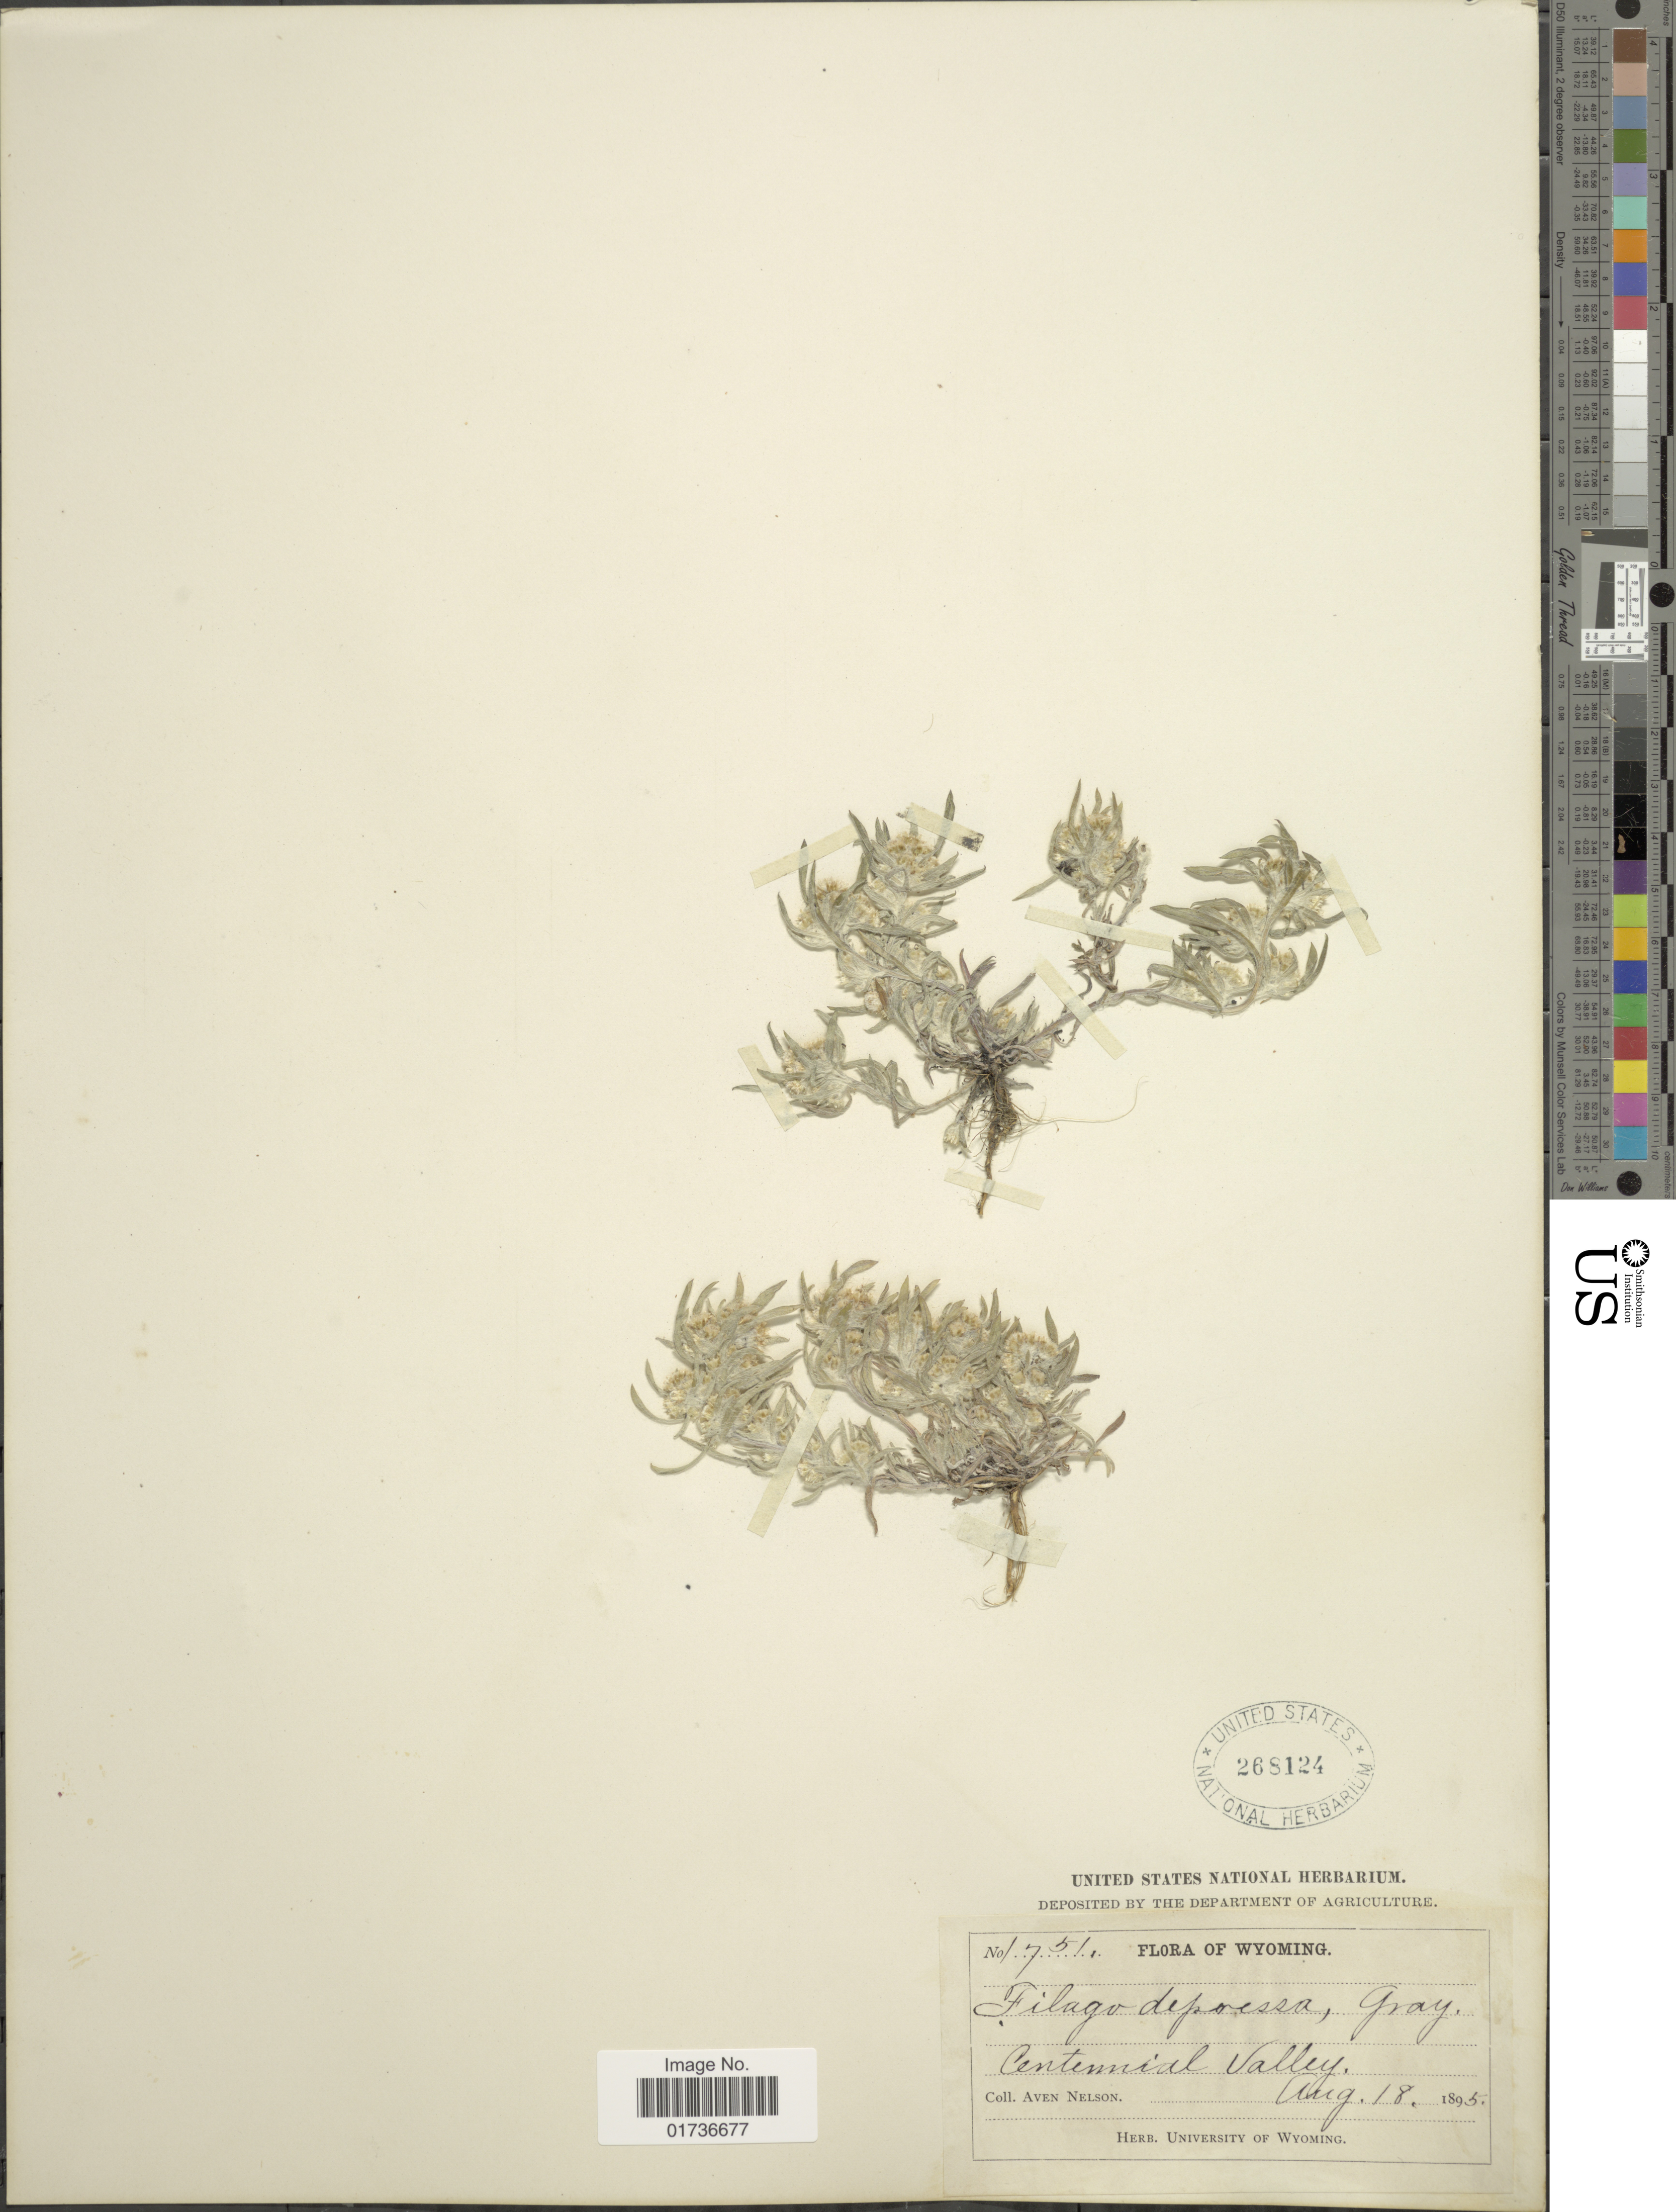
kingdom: Plantae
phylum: Tracheophyta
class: Magnoliopsida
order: Asterales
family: Asteraceae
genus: Gnaphalium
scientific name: Gnaphalium exilifolium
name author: A. Nelson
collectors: A. Nelson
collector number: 1751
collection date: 1895-08-18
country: United States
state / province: Wyoming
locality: Centennial Valley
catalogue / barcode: US 268124